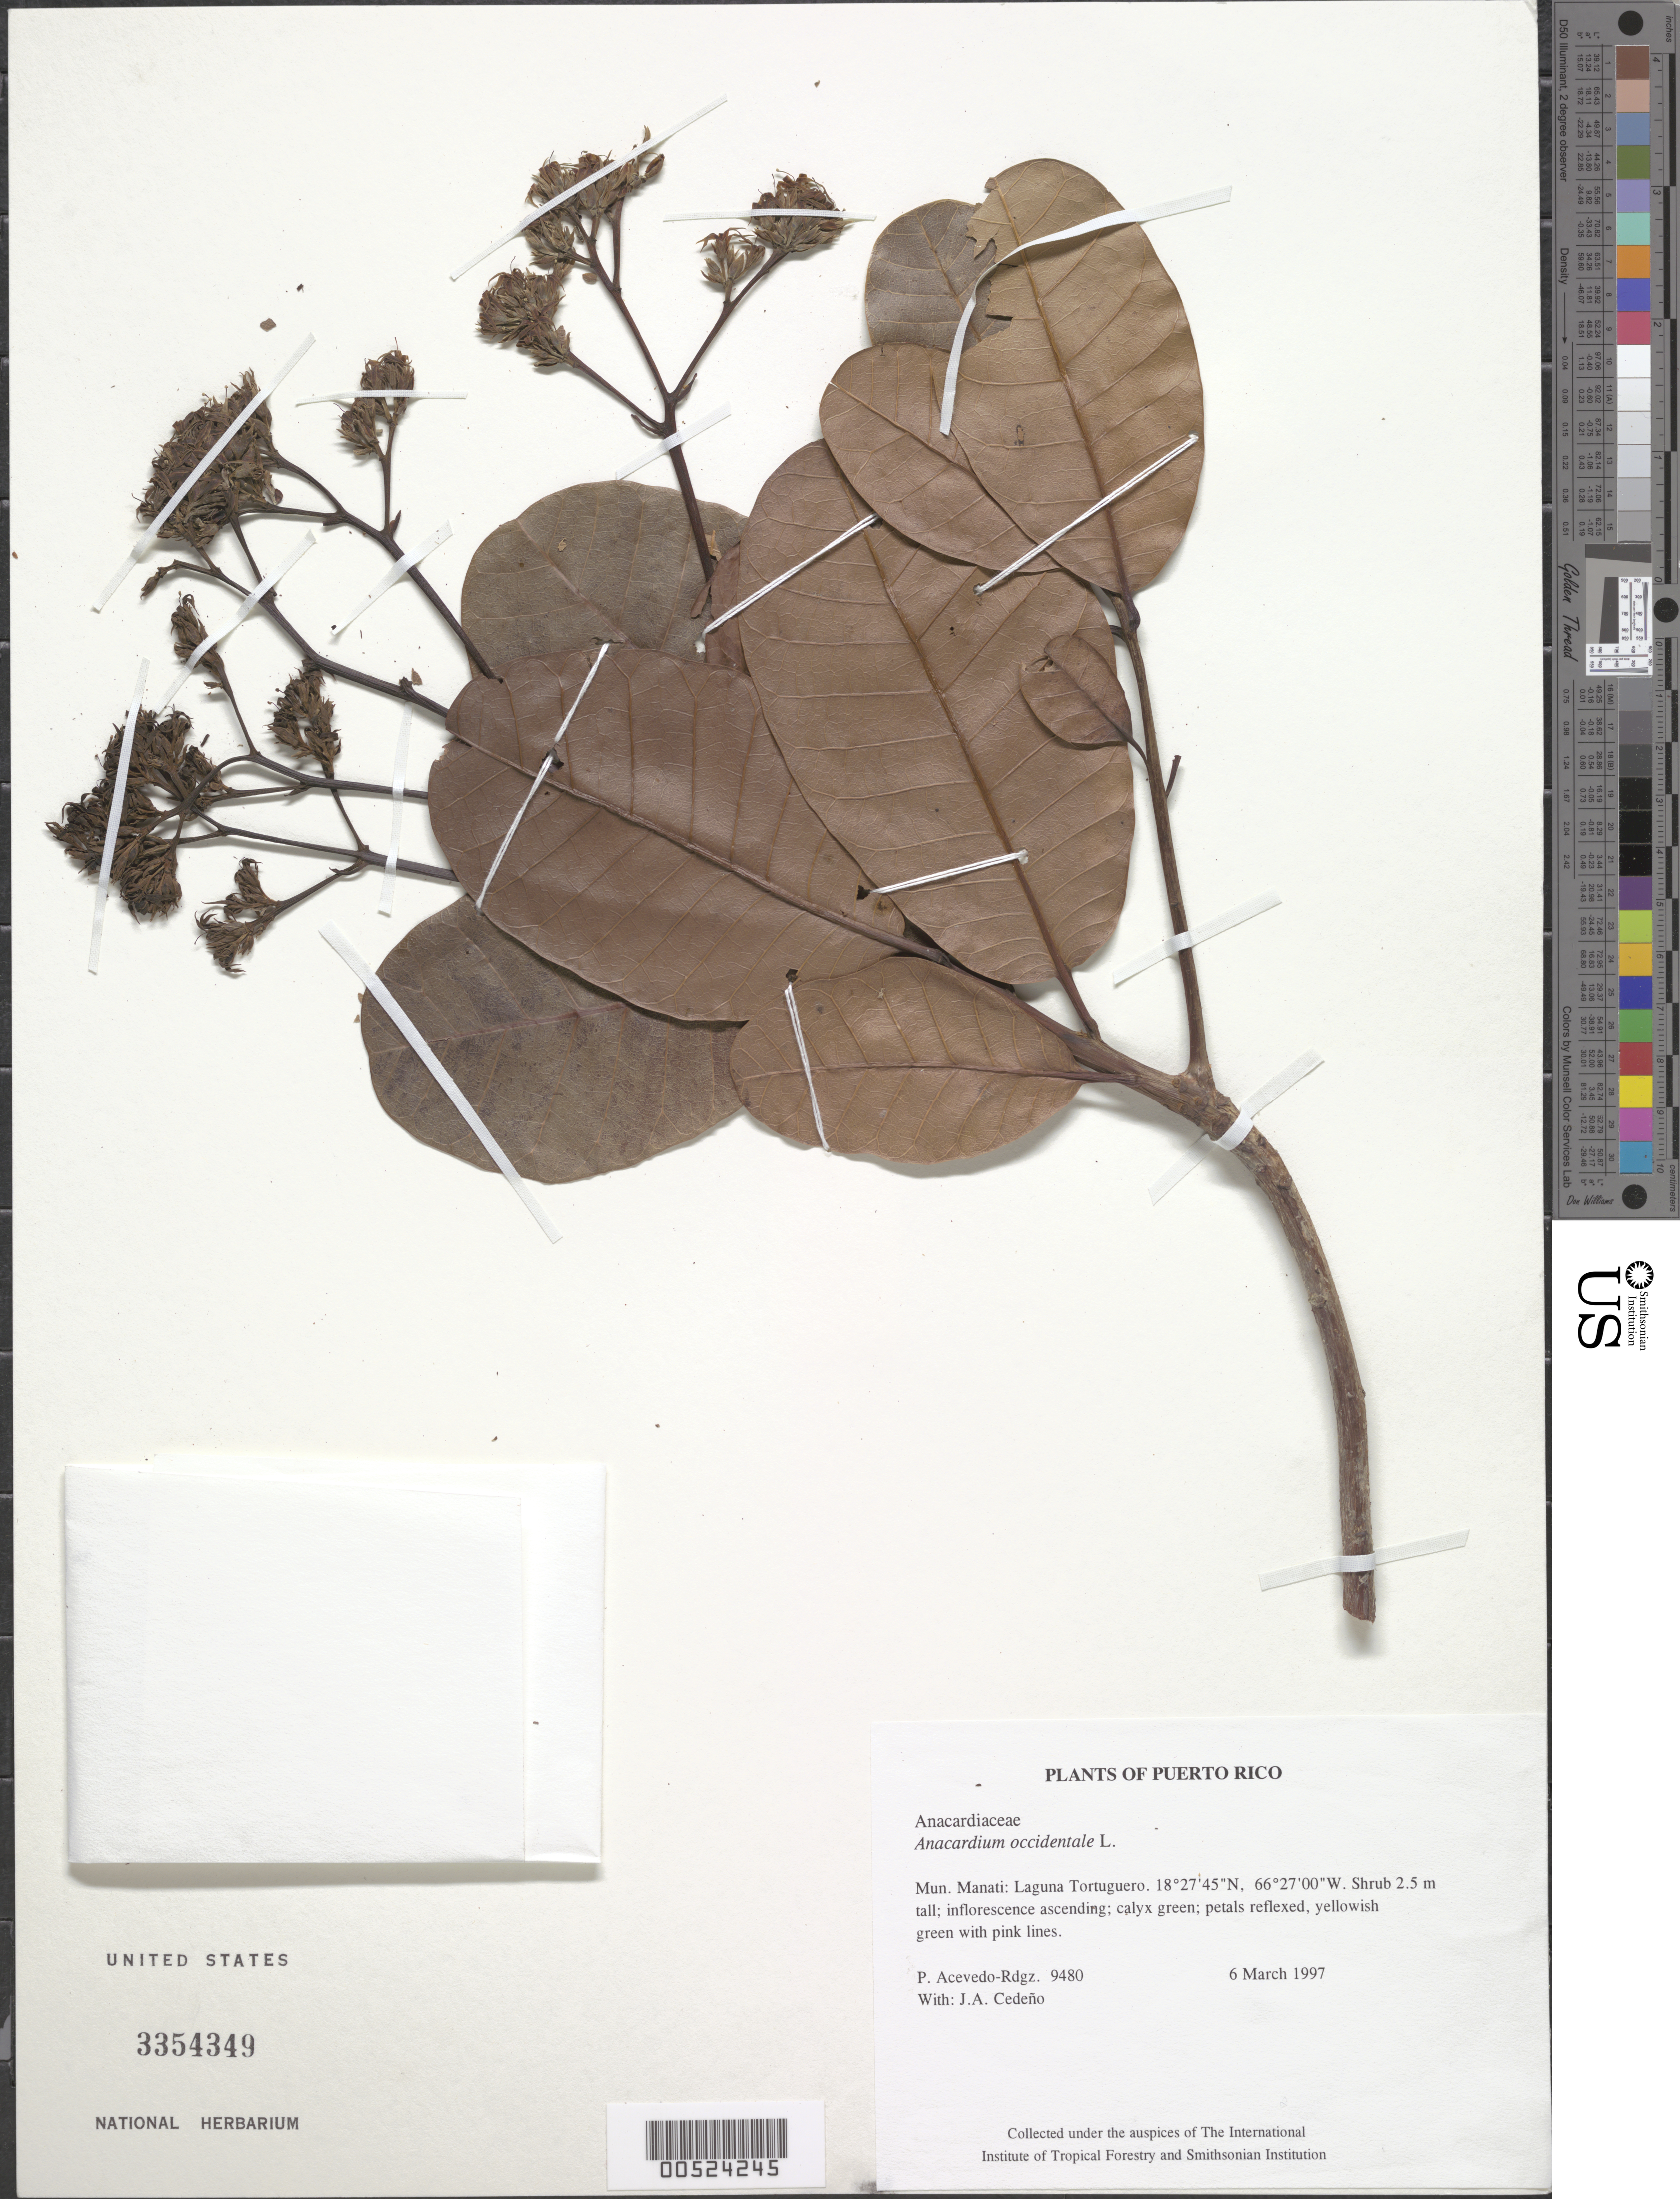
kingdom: Plantae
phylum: Tracheophyta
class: Magnoliopsida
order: Sapindales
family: Anacardiaceae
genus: Anacardium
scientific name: Anacardium occidentale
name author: L.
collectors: P. Acevedo-Rodr. & J. A. Cedeño M.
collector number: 9480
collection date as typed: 06 Mar 1997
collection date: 1997-03-06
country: Puerto Rico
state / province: Manatí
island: Puerto Rico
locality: Manatí: Laguna Tortuguero.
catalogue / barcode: US 3354349